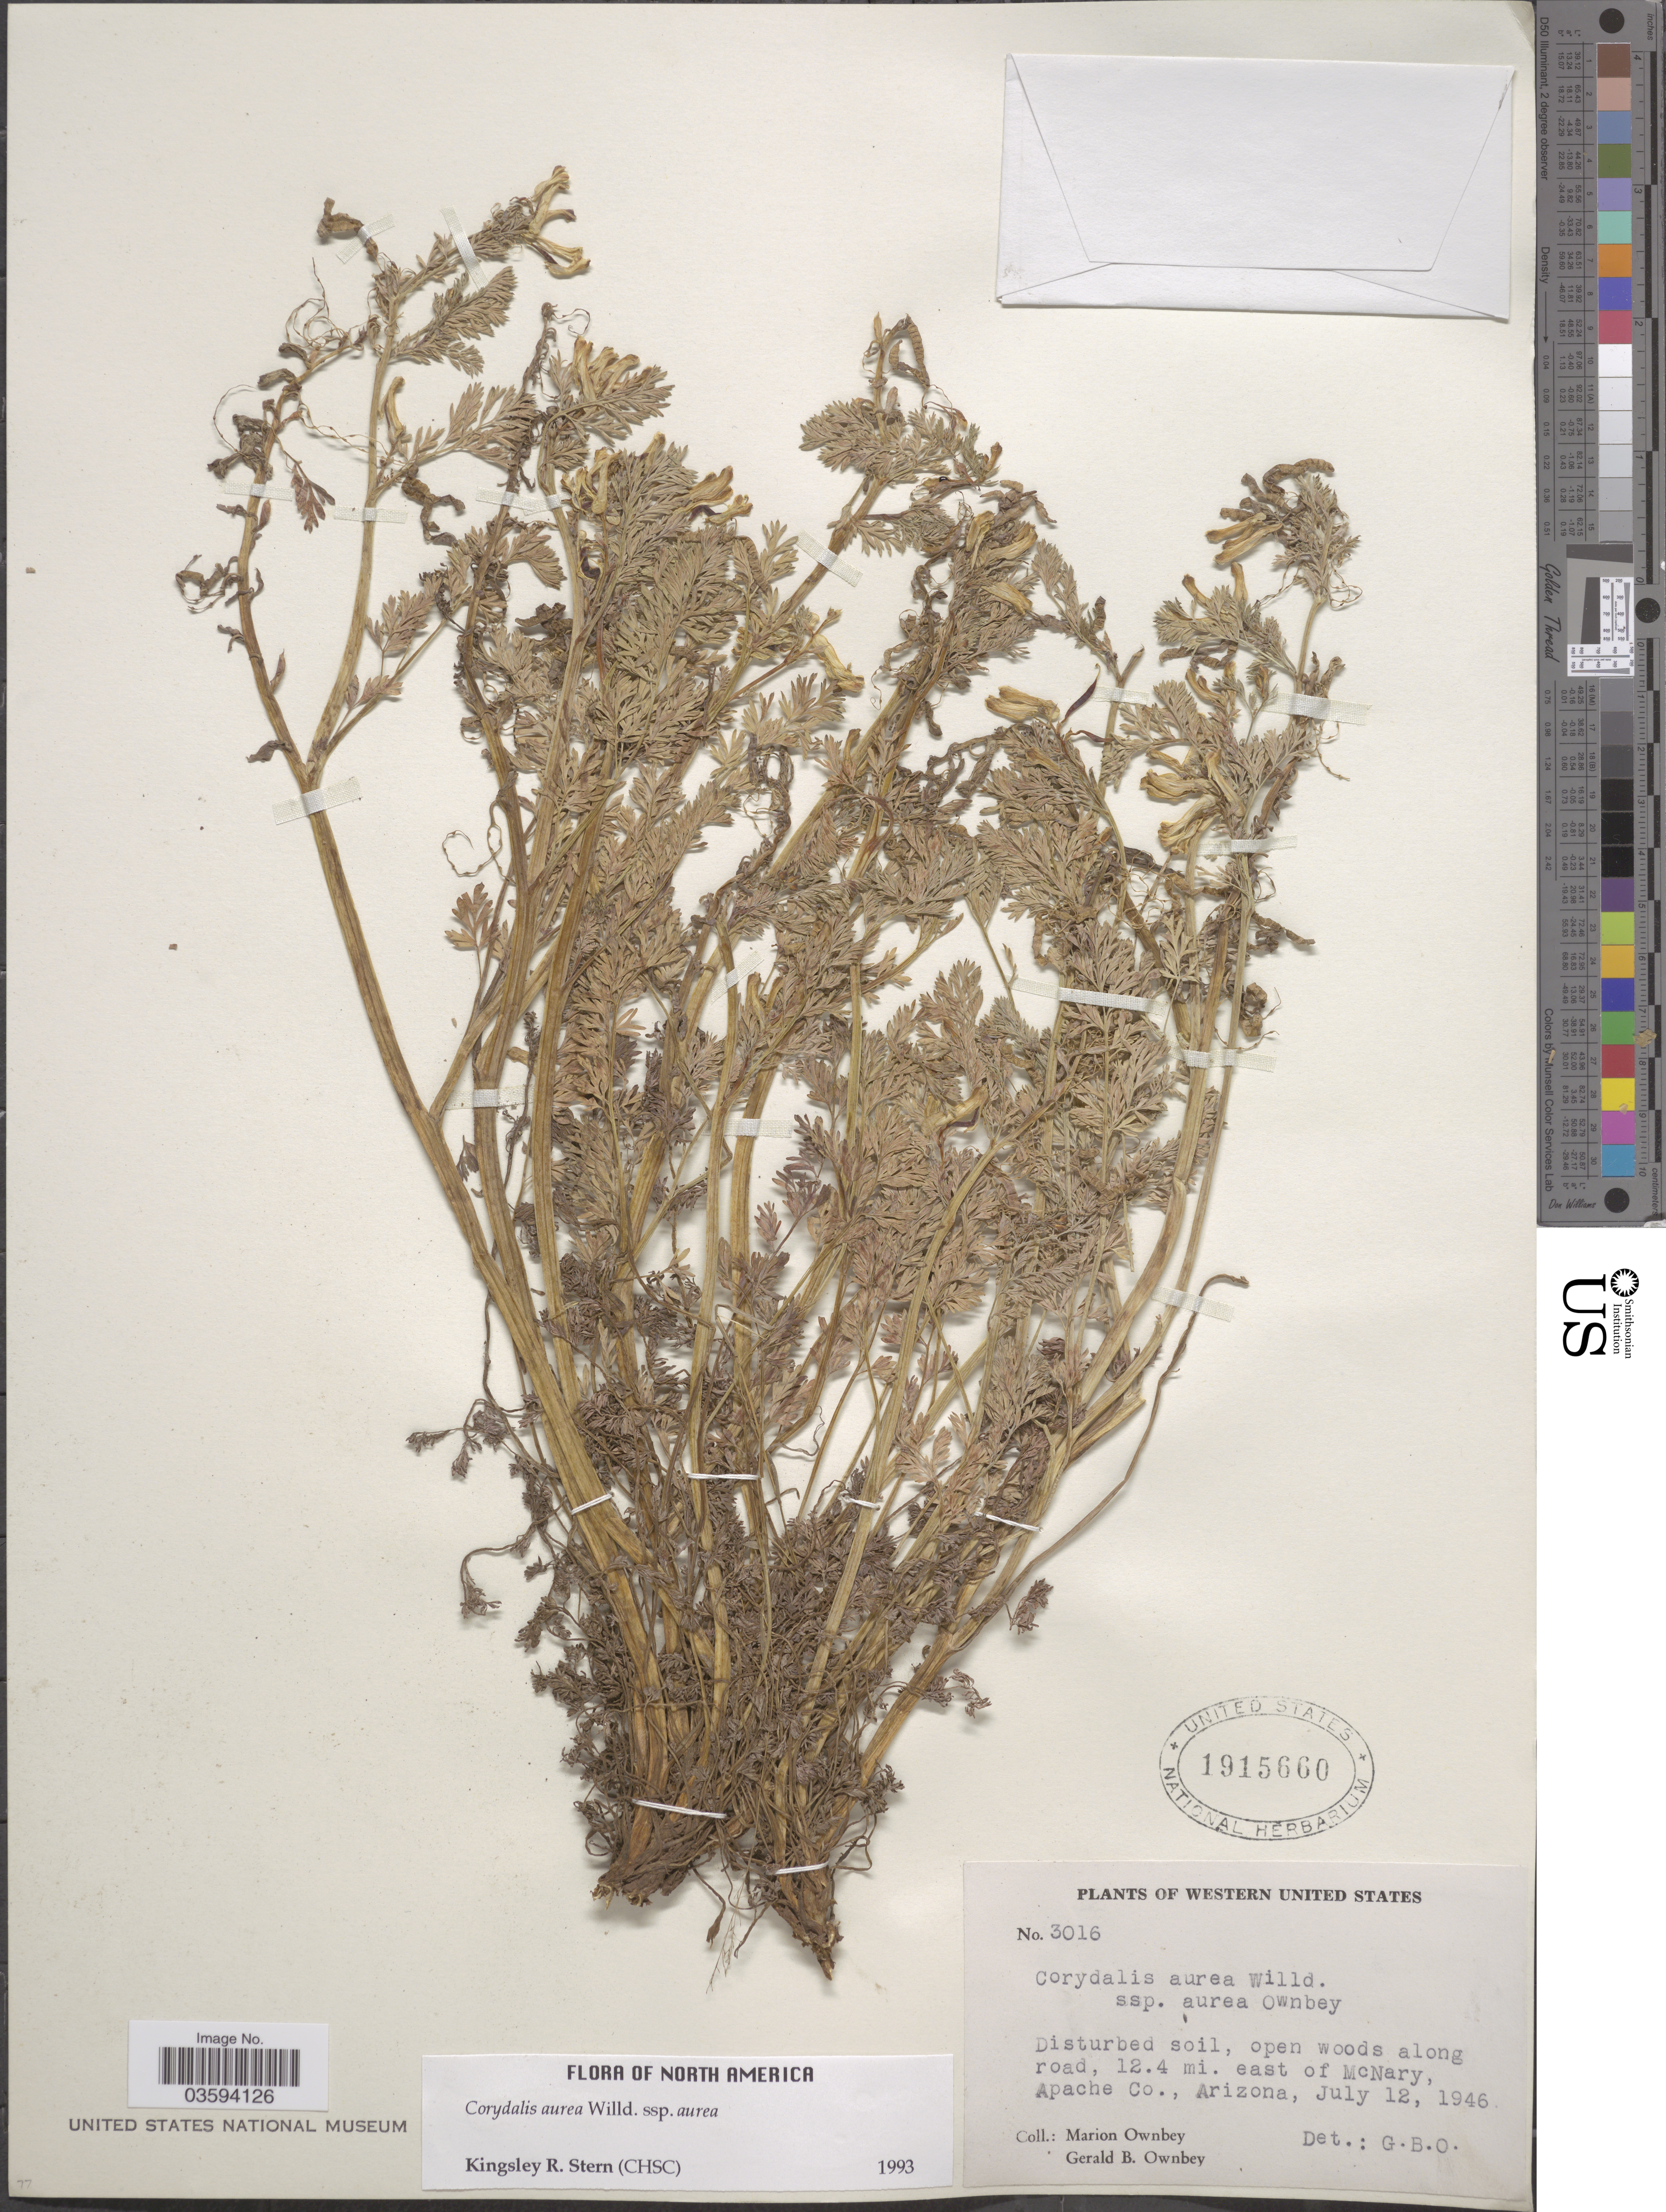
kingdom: Plantae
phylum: Tracheophyta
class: Magnoliopsida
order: Ranunculales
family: Papaveraceae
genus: Corydalis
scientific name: Corydalis aurea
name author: Willd.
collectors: M. Ownbey & G. B. Ownbey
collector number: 3016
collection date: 1946-07-12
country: United States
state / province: Arizona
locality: Western United States. Open woods along road, 12.4 mi. east of McNary, Apache Co.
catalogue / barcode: US 1915660